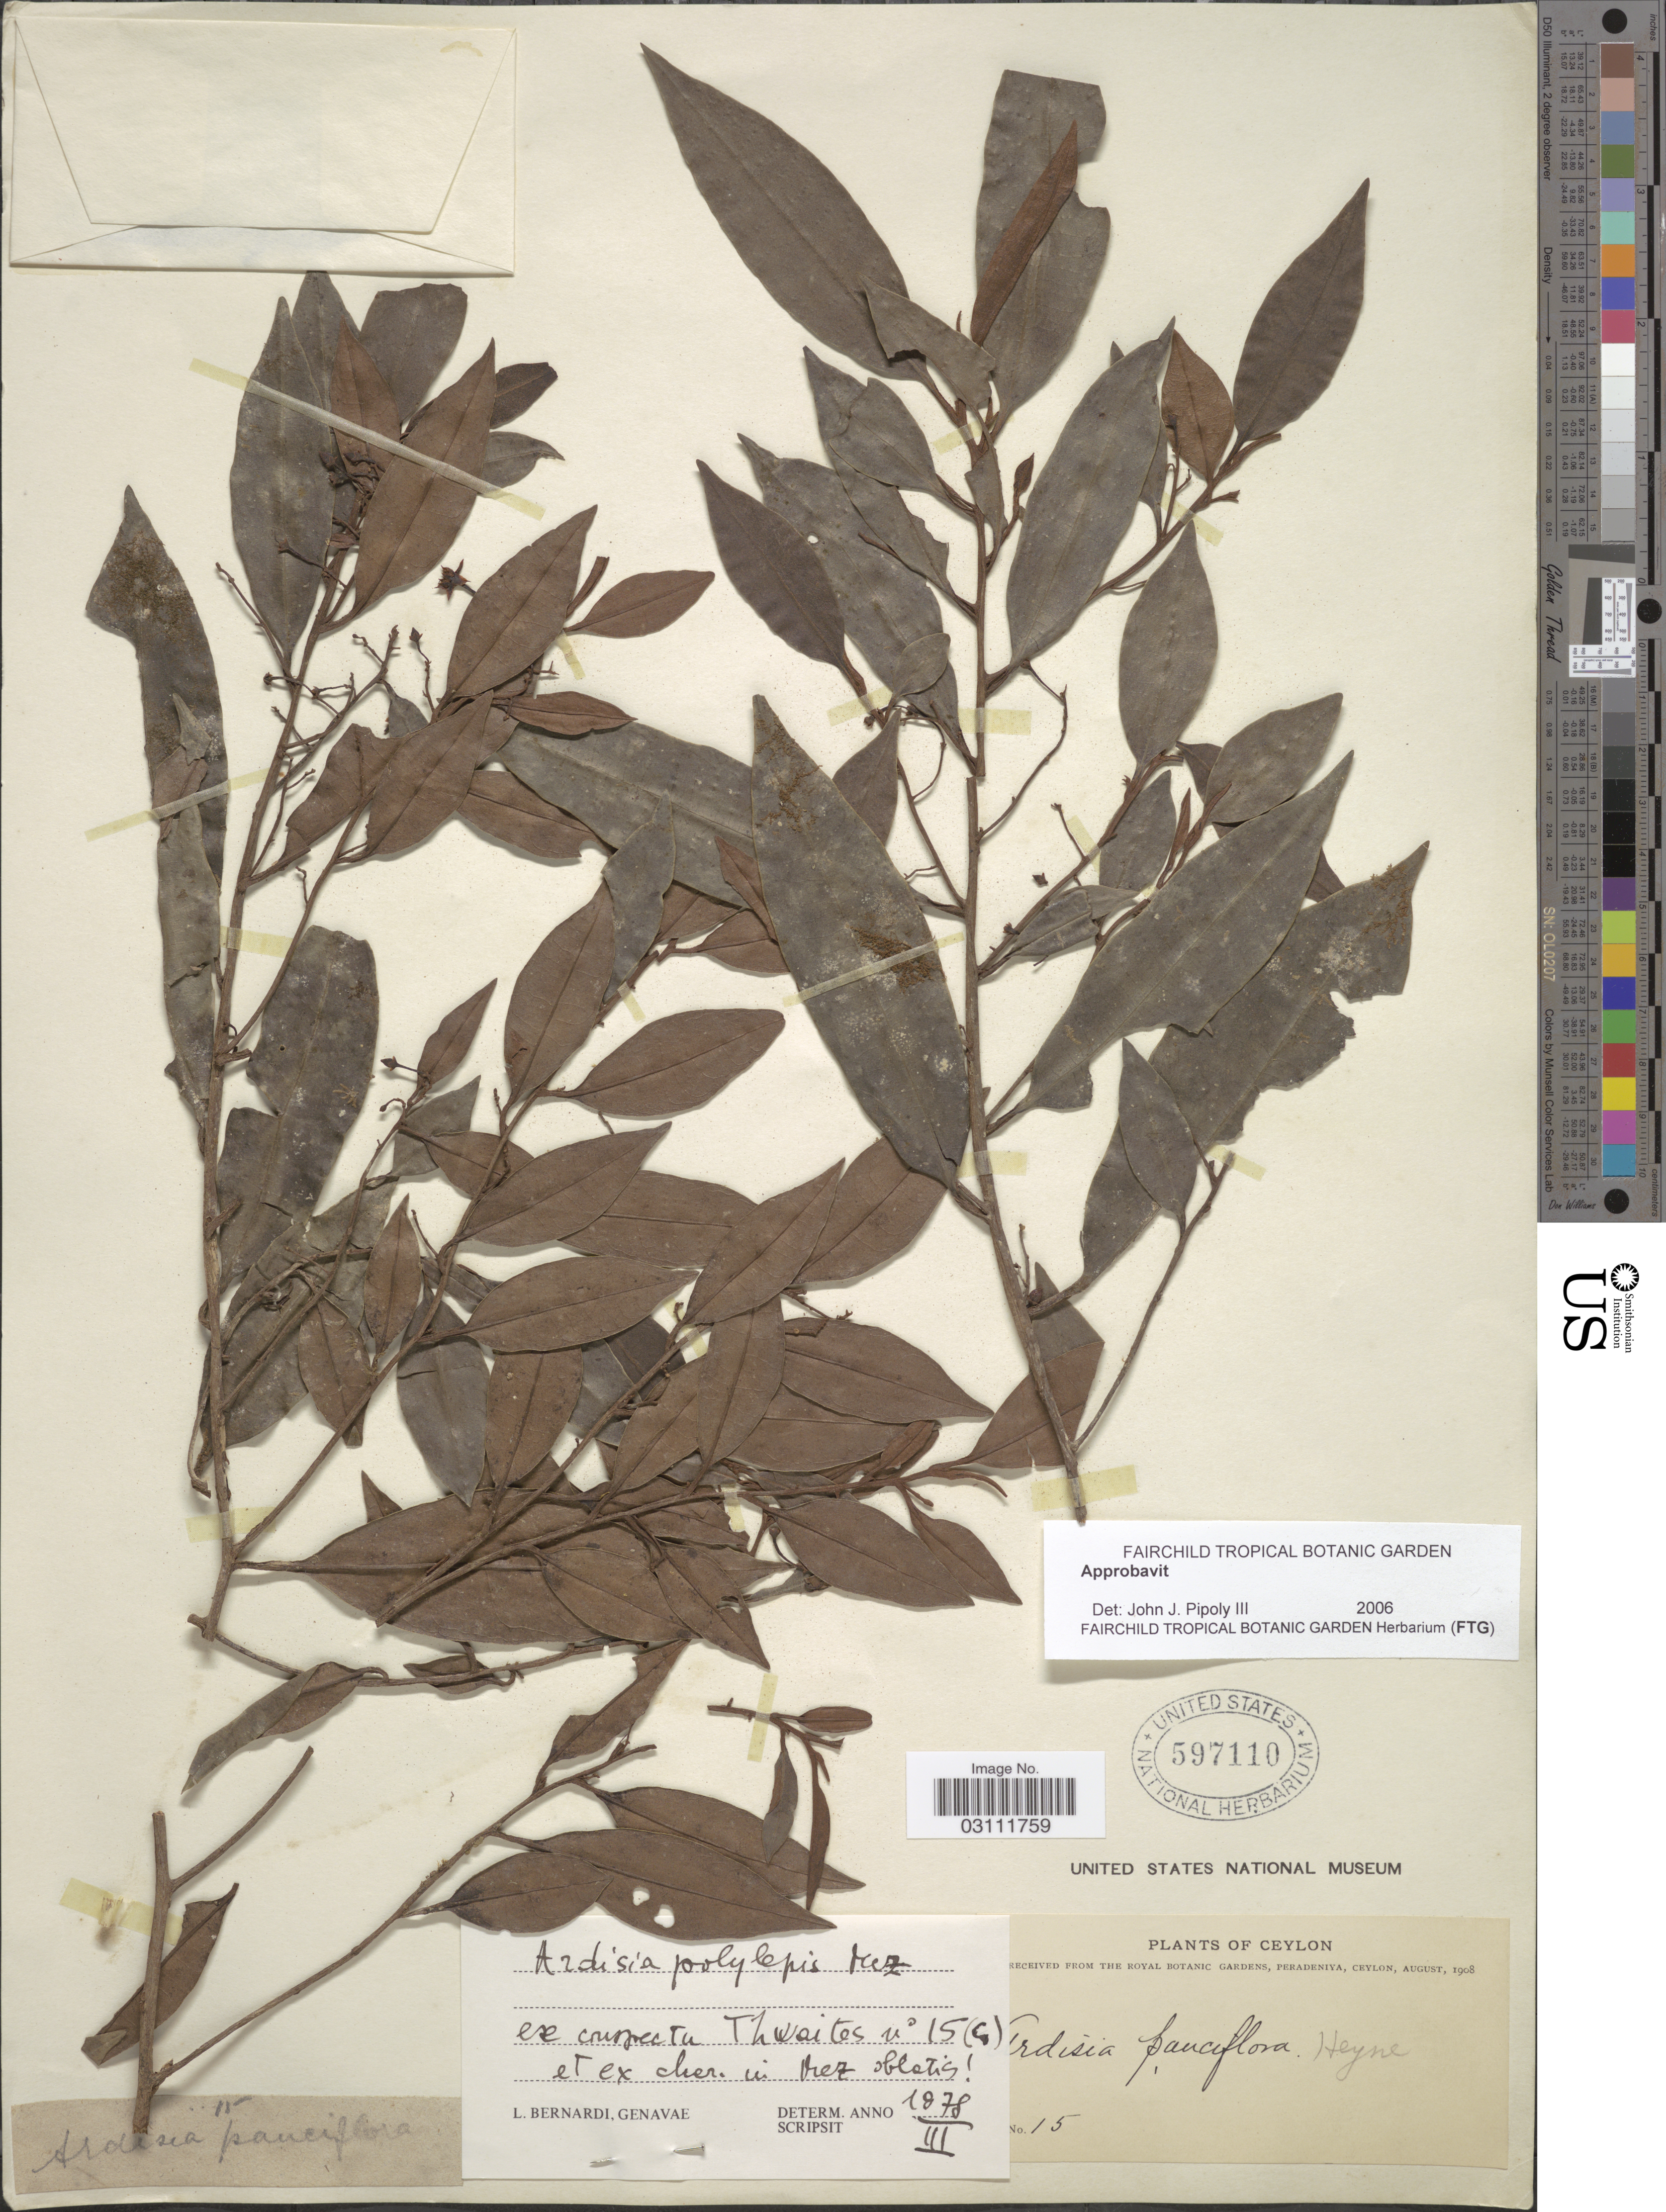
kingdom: Plantae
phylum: Tracheophyta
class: Magnoliopsida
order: Ericales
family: Primulaceae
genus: Ardisia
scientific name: Ardisia porifera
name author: E. Walker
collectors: L. Bernardi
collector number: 15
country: Sri Lanka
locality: Ceylon.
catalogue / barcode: US 597110